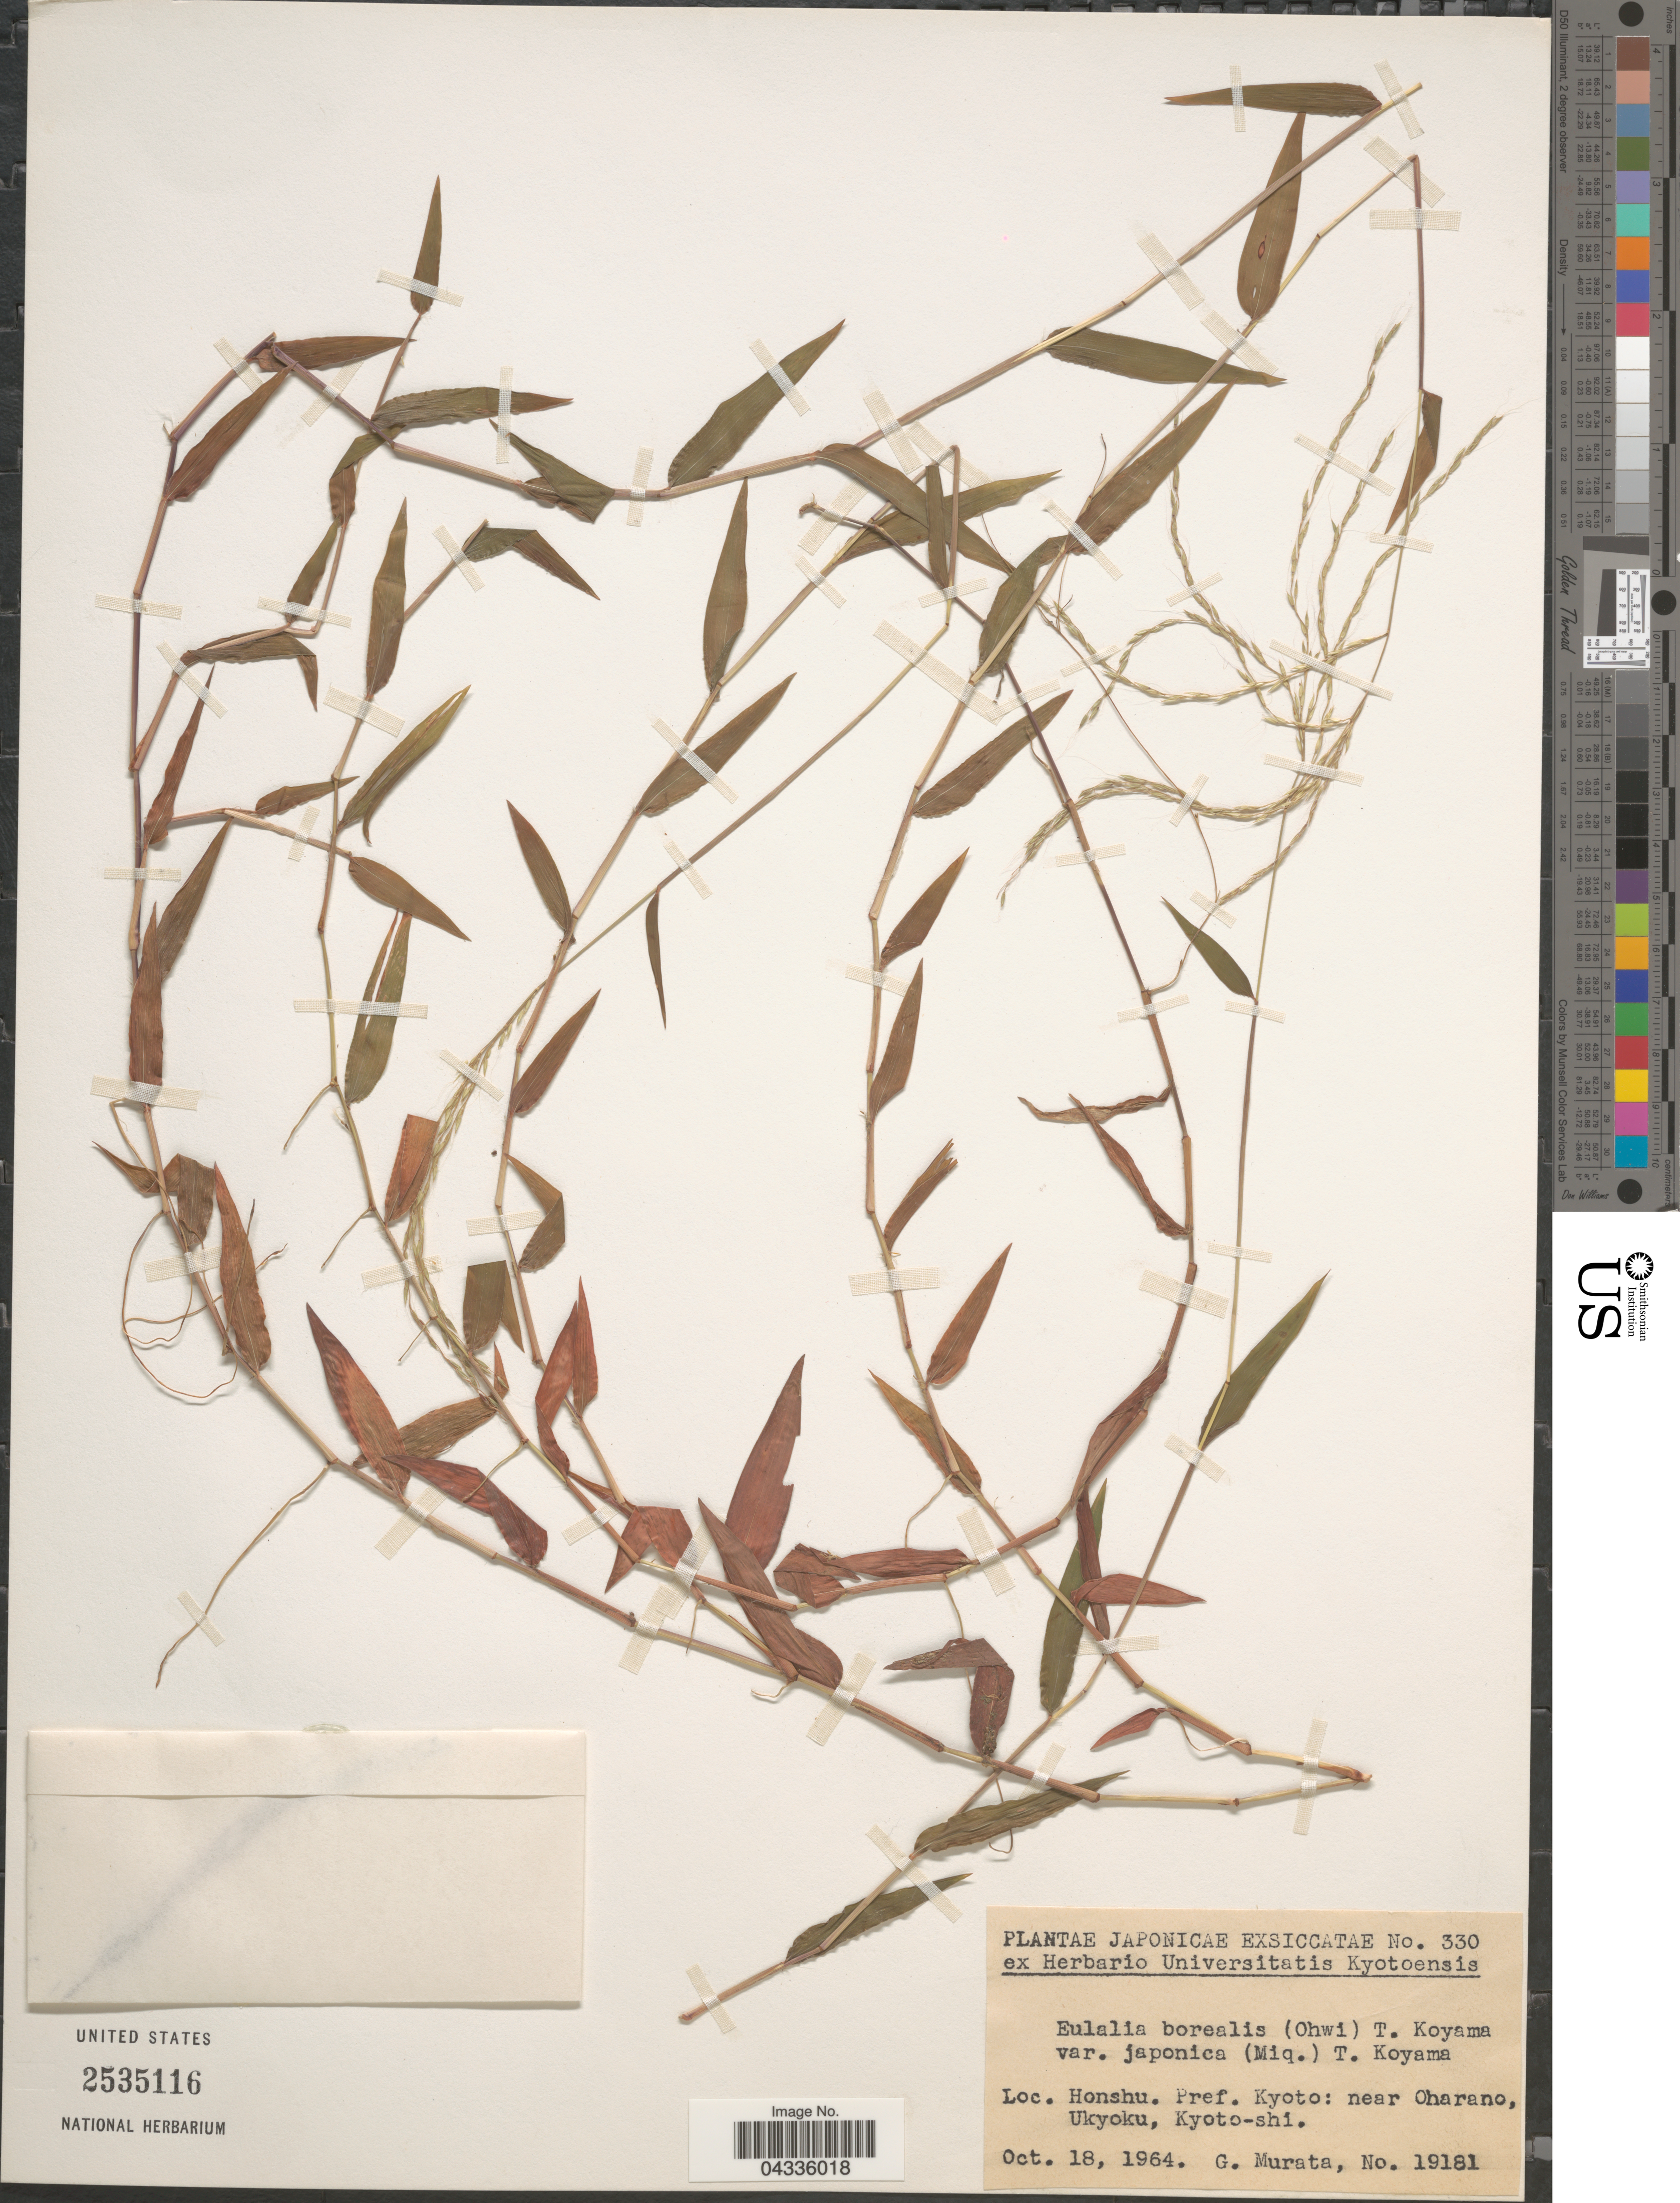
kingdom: Plantae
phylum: Tracheophyta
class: Liliopsida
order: Poales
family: Poaceae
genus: Eulalia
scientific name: Eulalia sp.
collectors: G. Murata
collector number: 19181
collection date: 1964-10-18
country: Japan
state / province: Kyoto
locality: Honshu. Pref. Kyoto: near Oharano, Ukyoku, Kyoto-shi.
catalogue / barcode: US 2535116